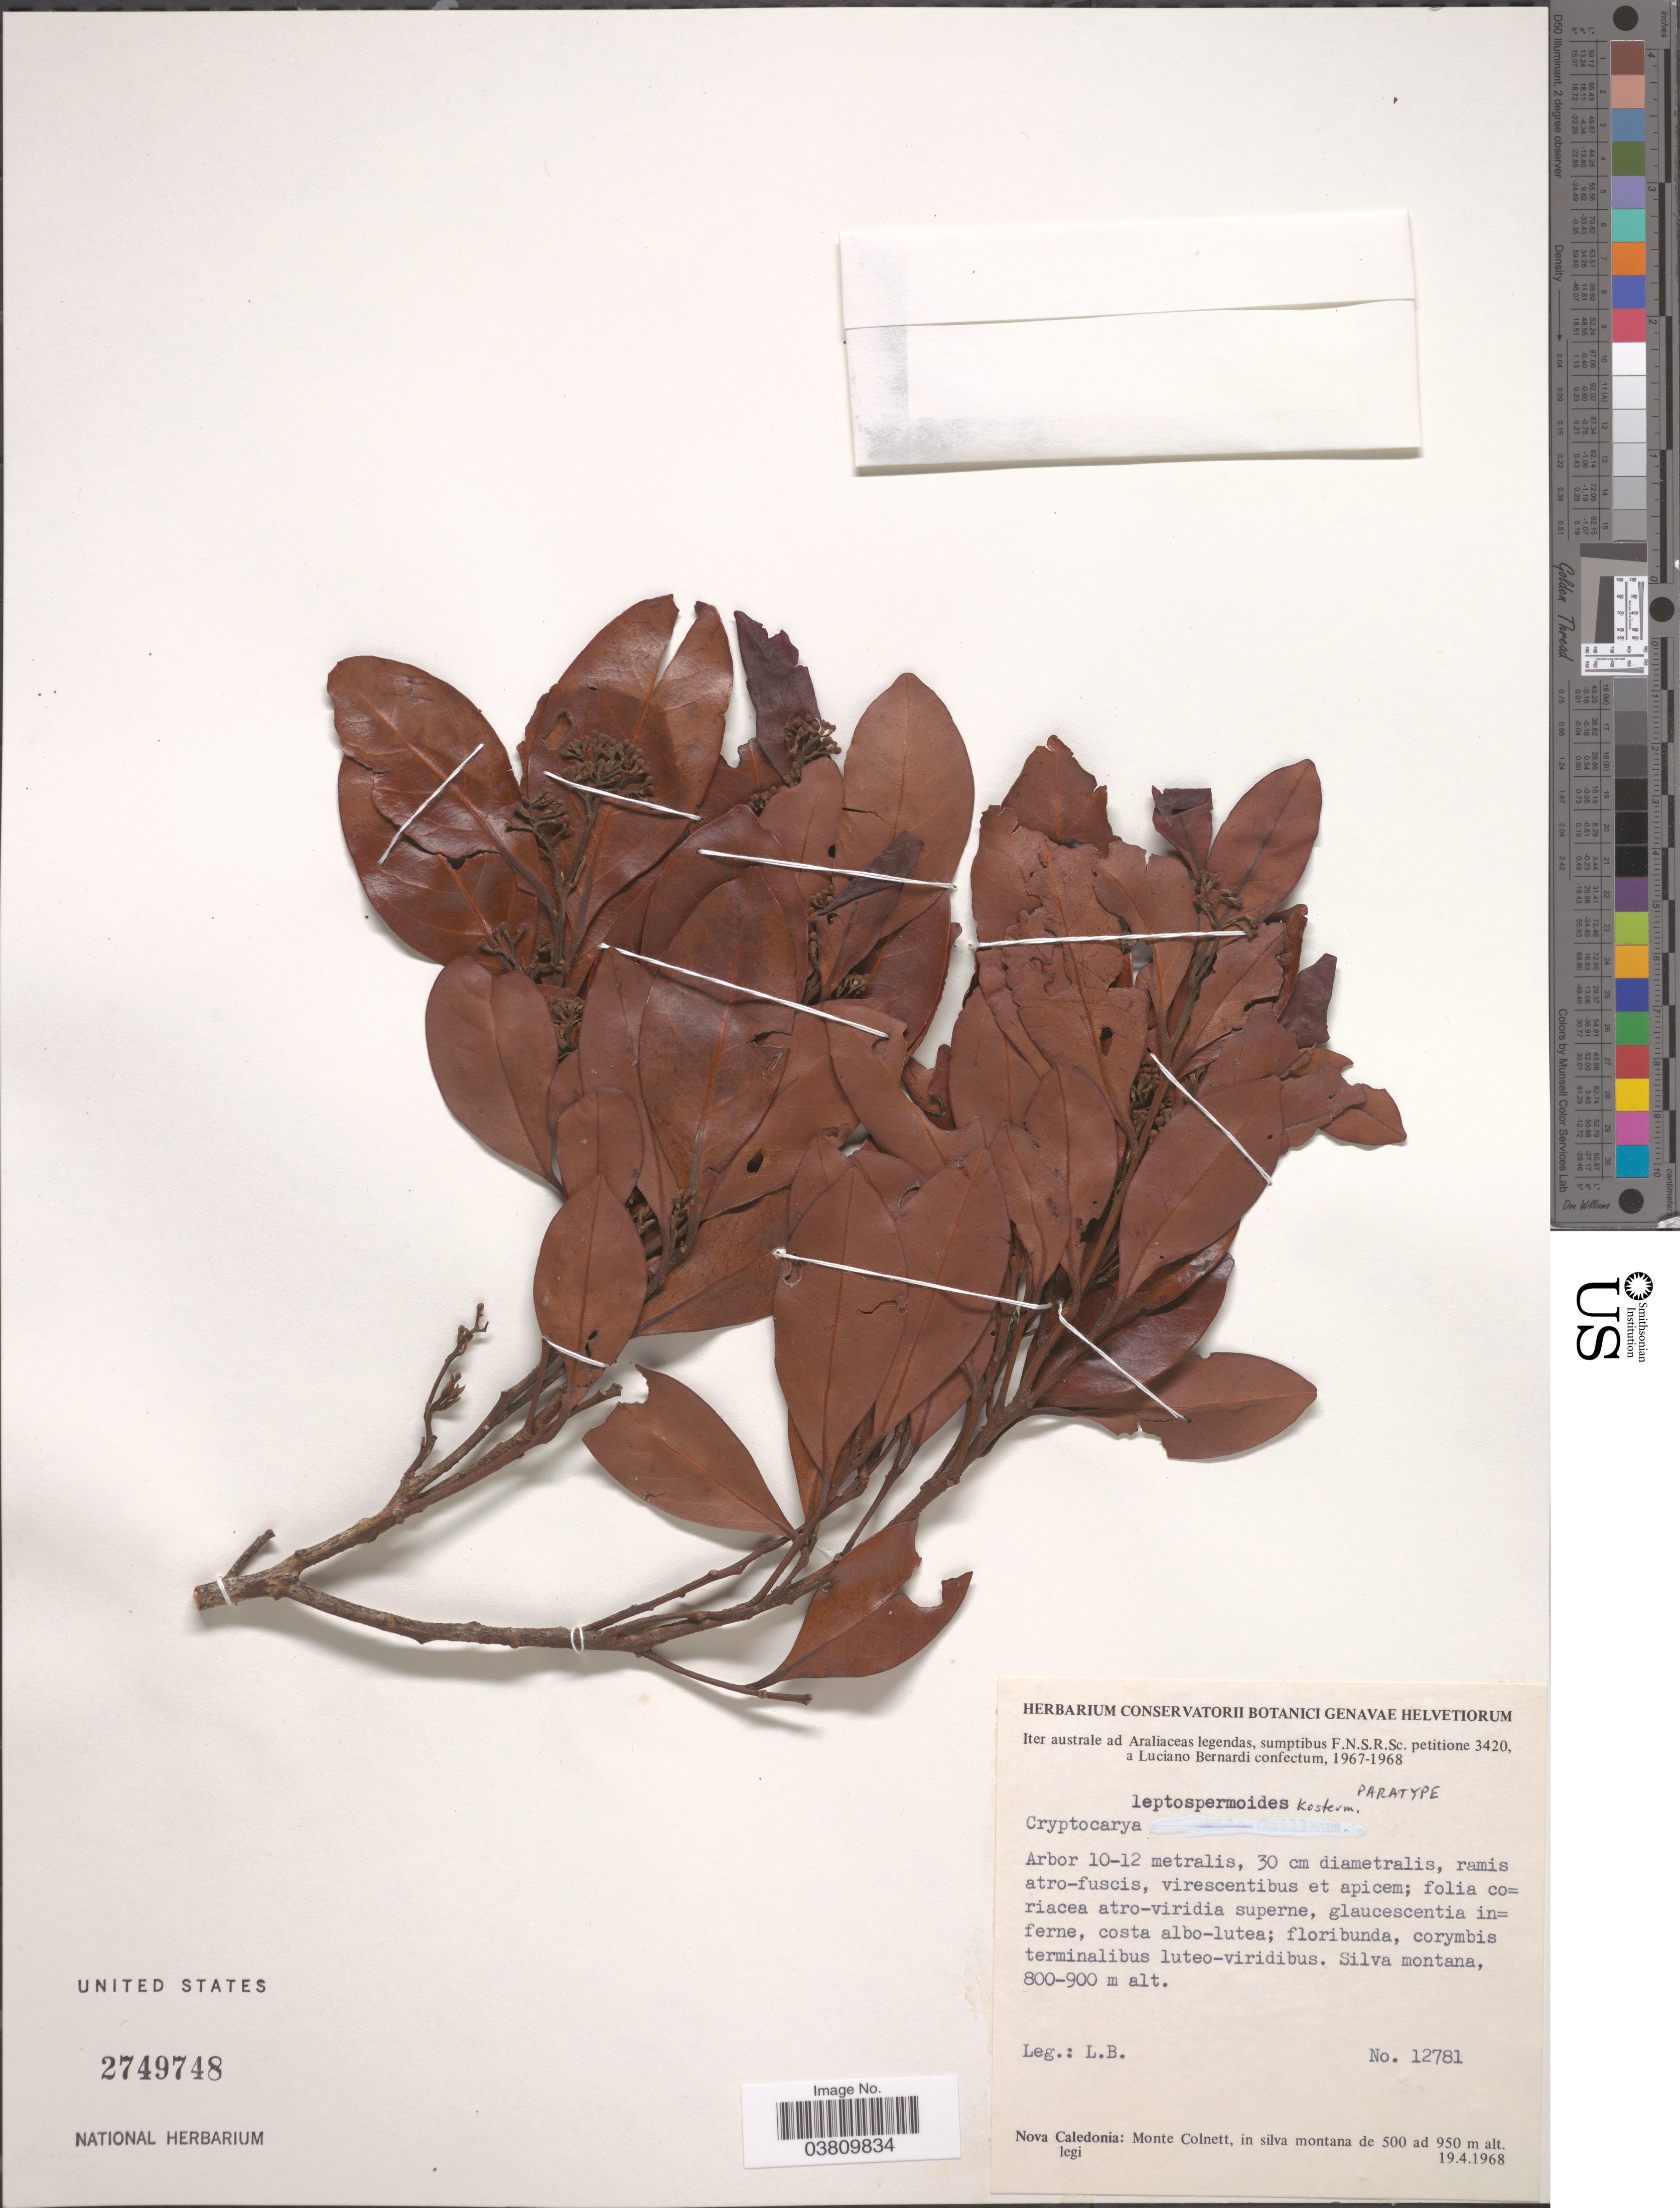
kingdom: Plantae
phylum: Tracheophyta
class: Magnoliopsida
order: Laurales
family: Lauraceae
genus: Cryptocarya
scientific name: Cryptocarya leptospermoides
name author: Kosterm.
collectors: L. Bernardi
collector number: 12781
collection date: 1968-04-19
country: New Caledonia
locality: Nova Caledonie: Monte Colnett.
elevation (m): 800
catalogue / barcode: US 2749748